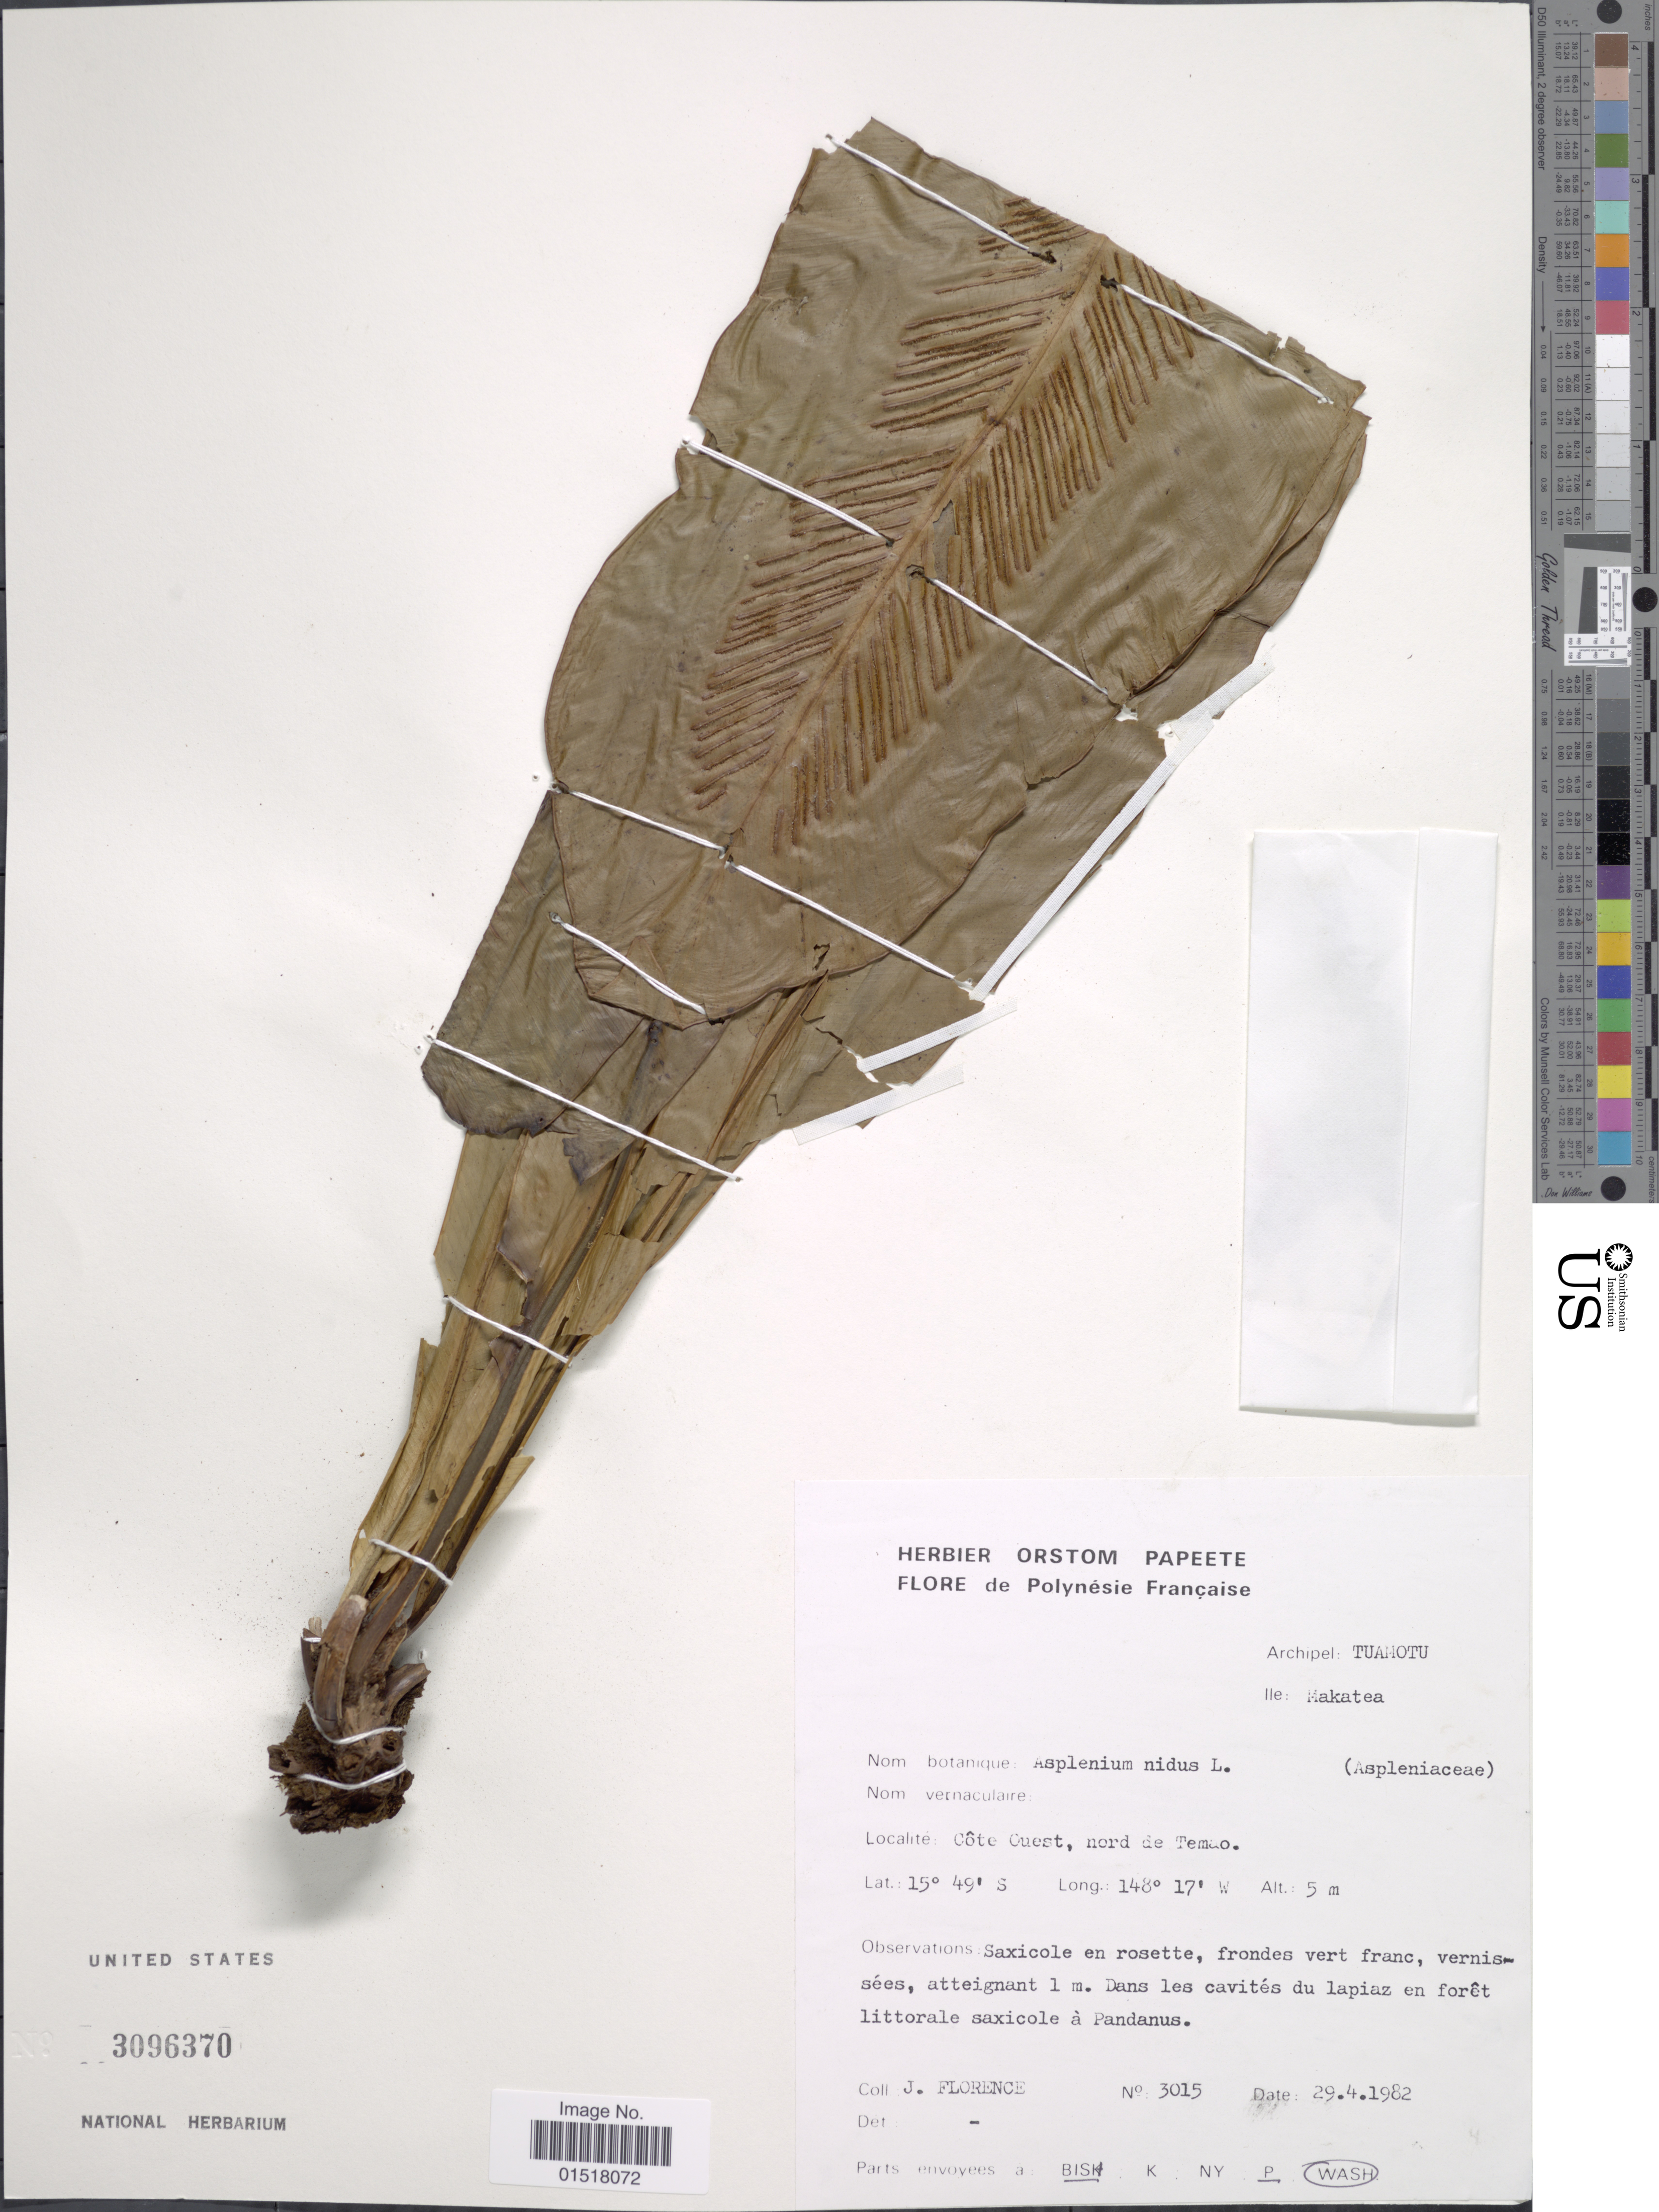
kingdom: Plantae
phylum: Tracheophyta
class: Polypodiopsida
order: Polypodiales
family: Aspleniaceae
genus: Asplenium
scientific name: Asplenium nidus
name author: L.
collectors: J. Florence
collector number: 3015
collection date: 1982-04-29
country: French Polynesia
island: Makatea [Aurora]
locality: Archipel: Tuamotu. Ile: Makatea. Côte Ouest, nord de Temao.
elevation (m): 5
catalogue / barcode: US 3096370